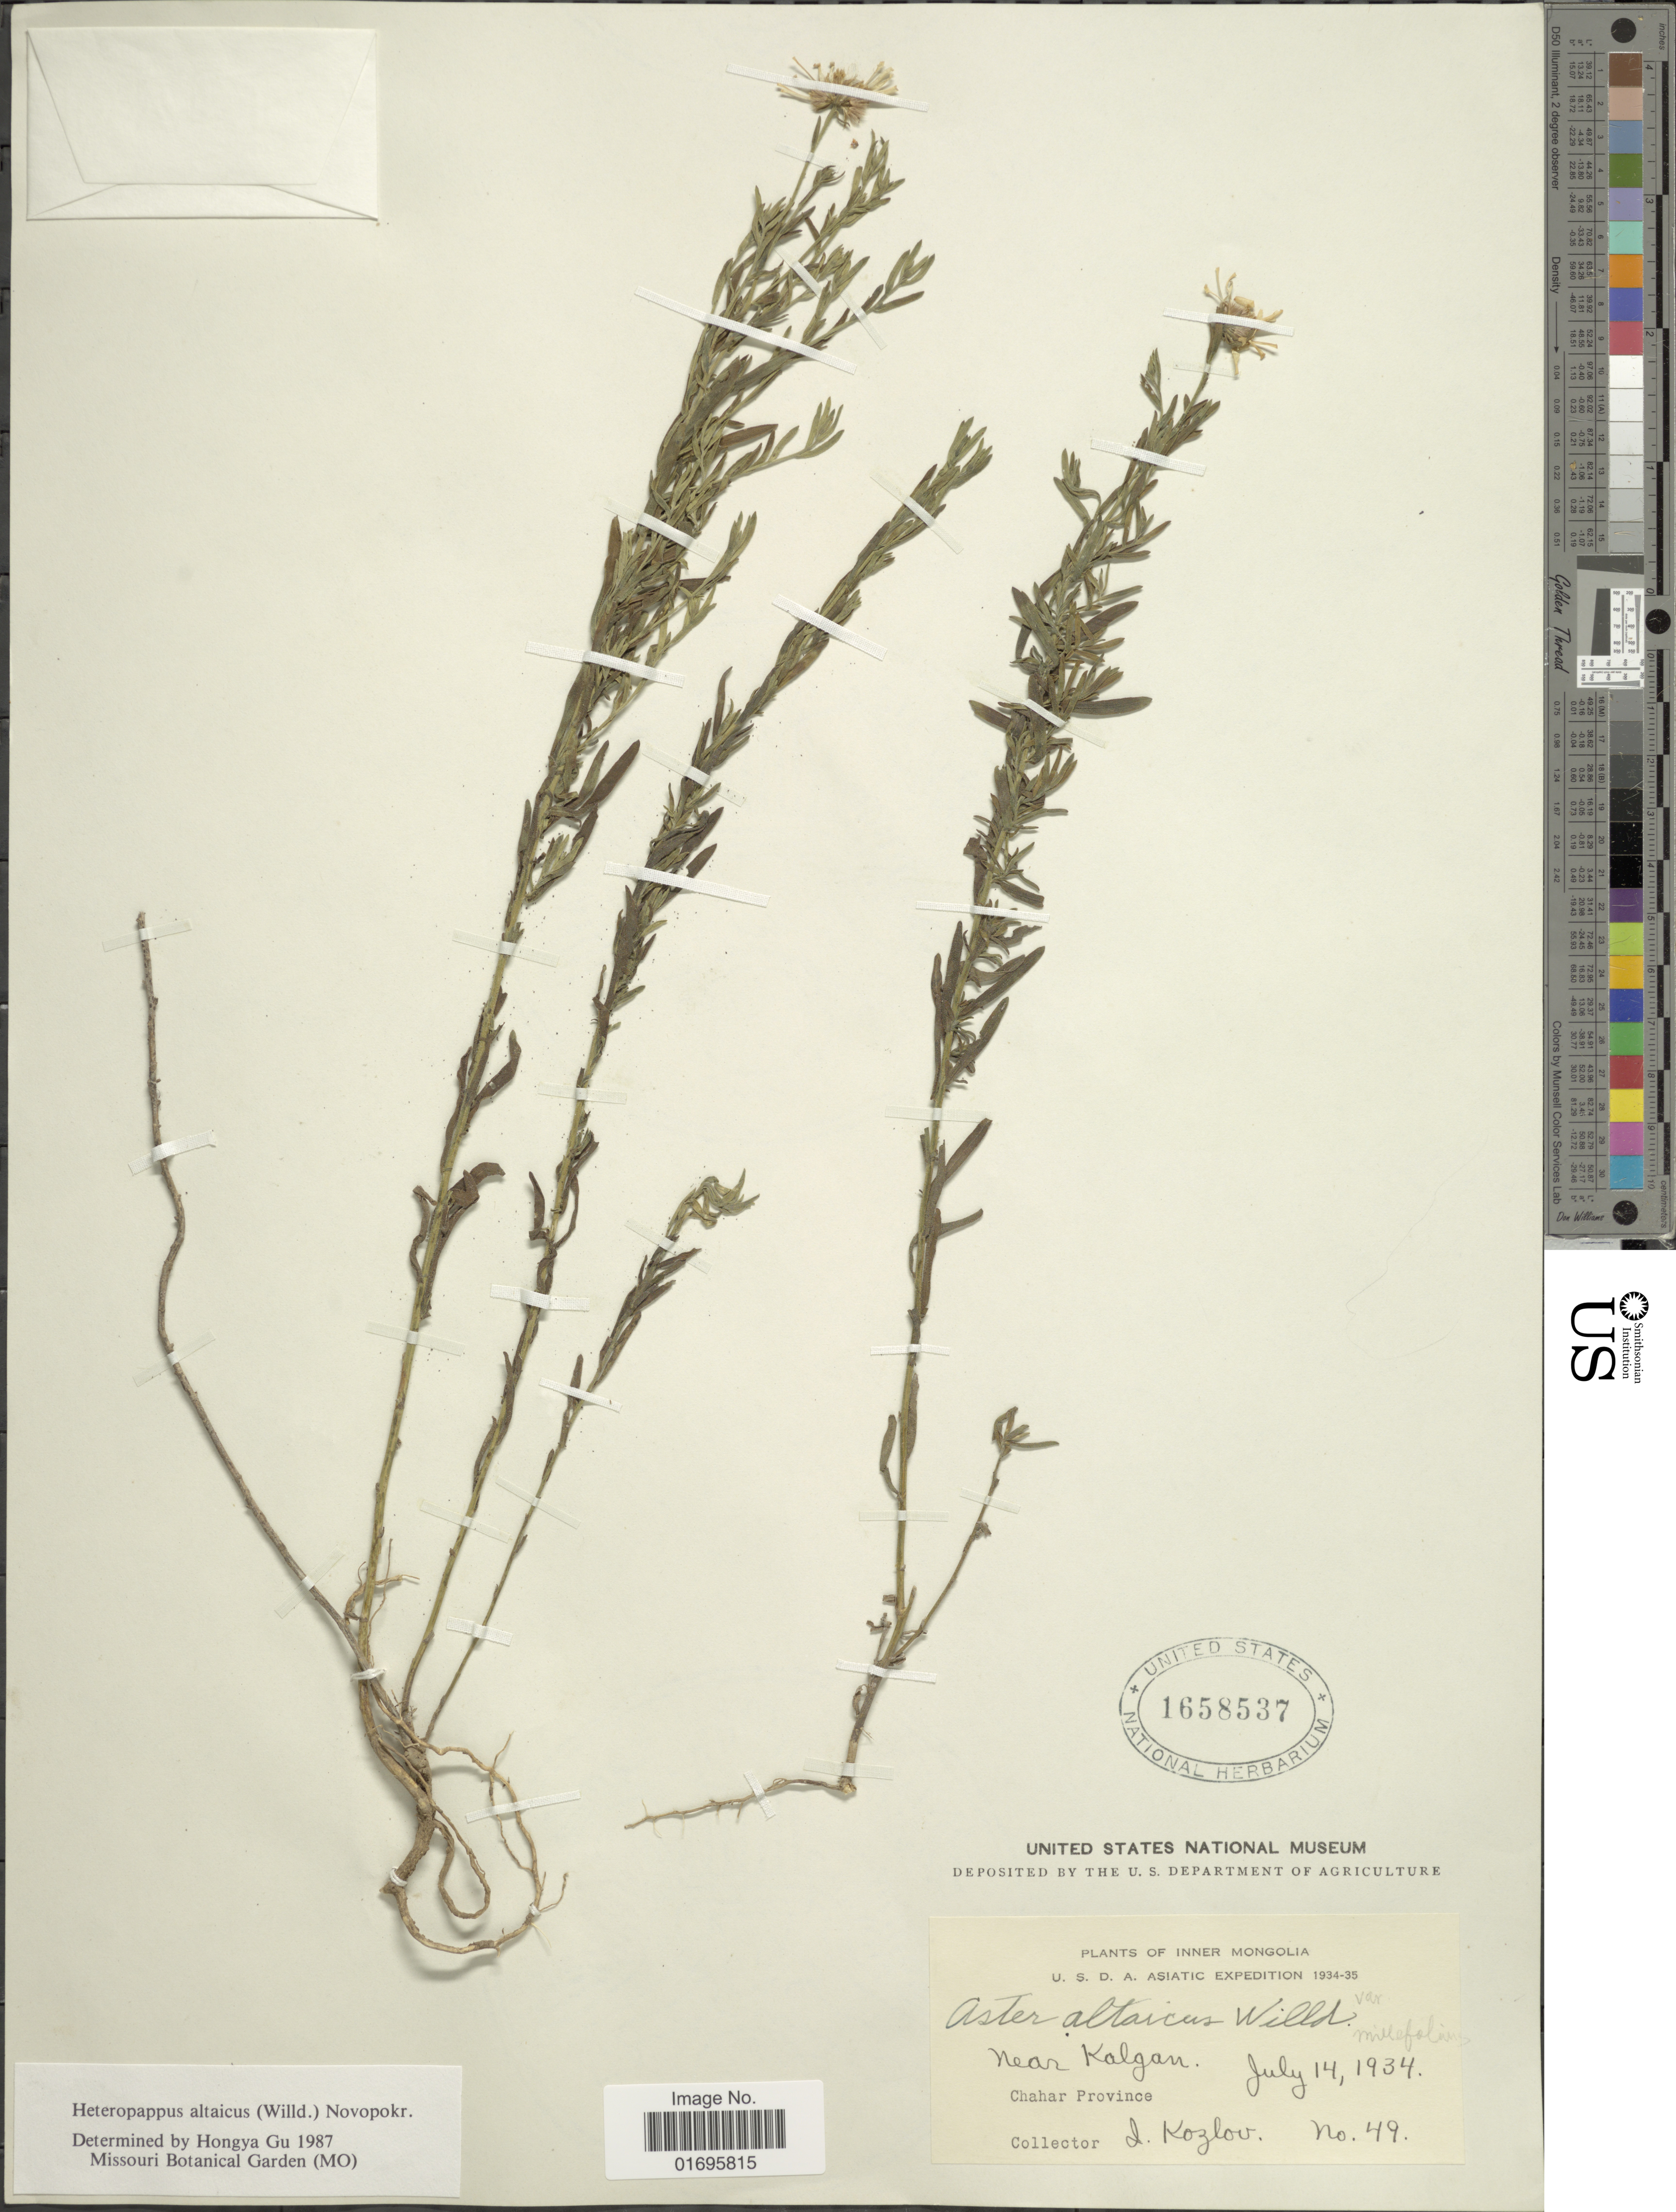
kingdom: Plantae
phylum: Tracheophyta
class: Magnoliopsida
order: Asterales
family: Asteraceae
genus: Heteropappus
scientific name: Heteropappus altaicus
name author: (Willd.) Novopokr.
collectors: I. Kozlov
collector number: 49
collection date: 1934-07-14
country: China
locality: Inner Mongola. Near Kalgan. Chahar Province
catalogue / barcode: US 1658537